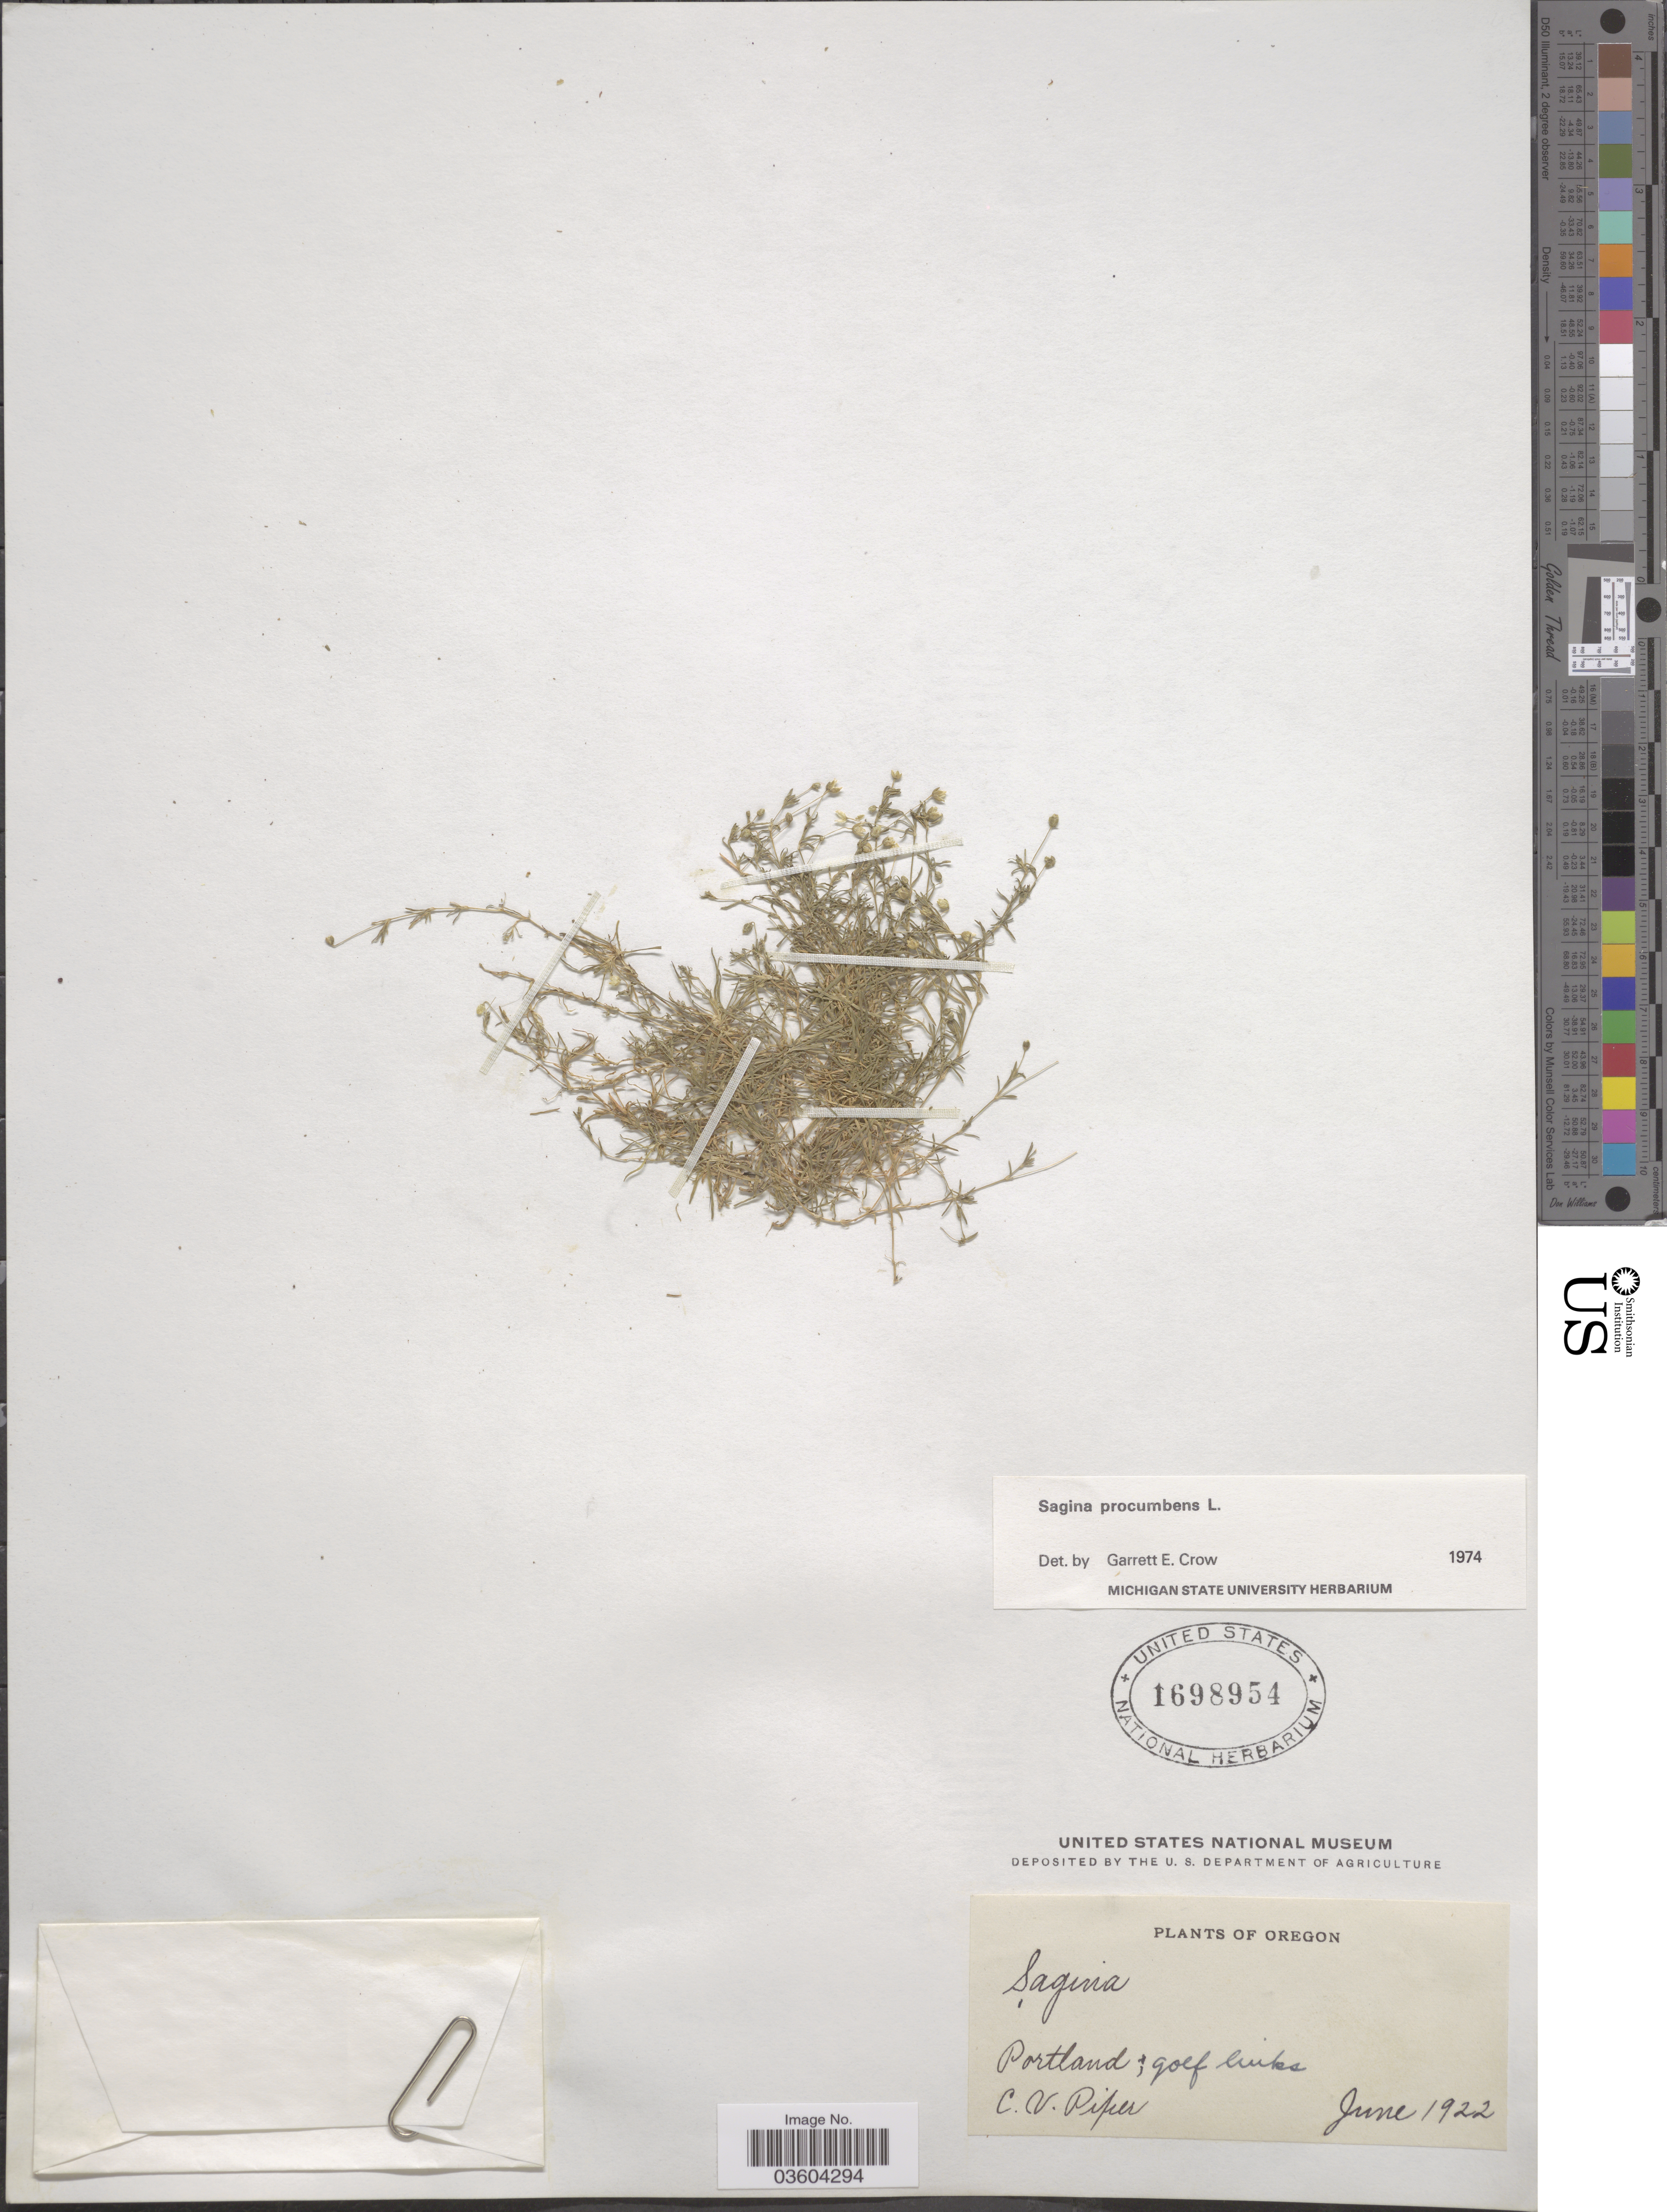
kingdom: Plantae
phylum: Tracheophyta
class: Magnoliopsida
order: Caryophyllales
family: Caryophyllaceae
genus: Sagina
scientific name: Sagina procumbens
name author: L.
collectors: C. V. Piper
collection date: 1922-06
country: United States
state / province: Oregon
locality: Portland.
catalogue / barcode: US 1698954